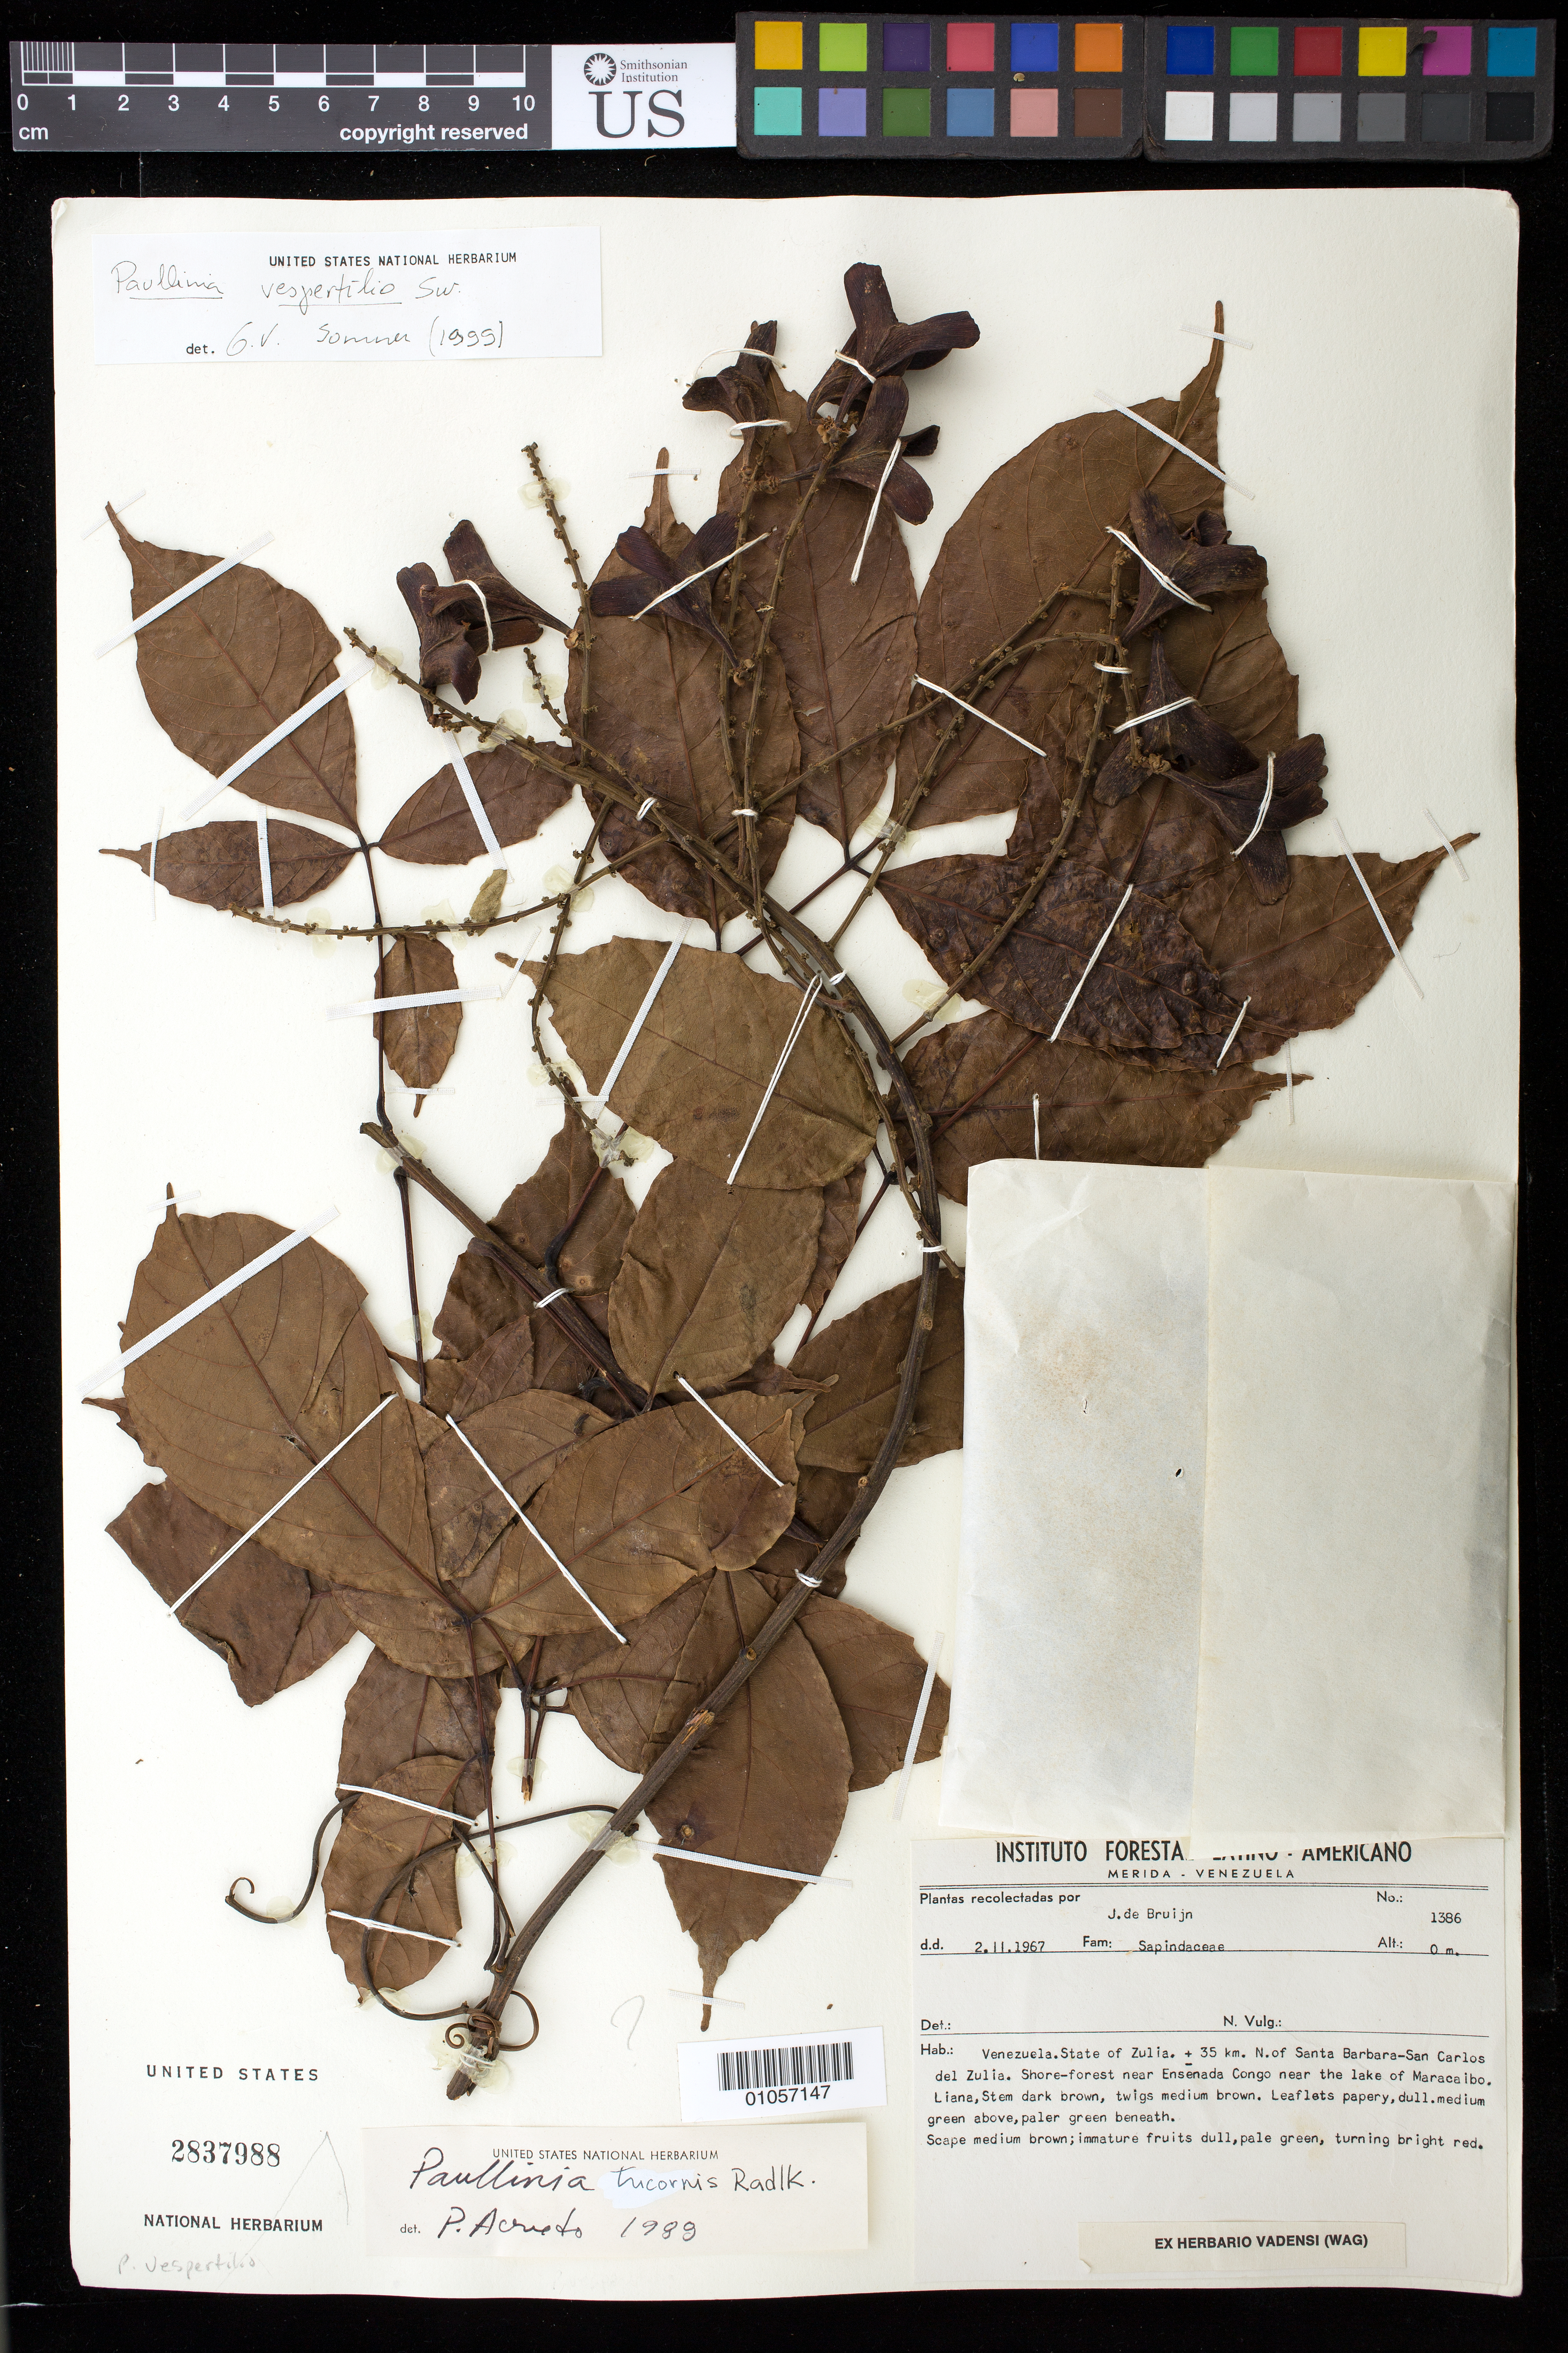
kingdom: Plantae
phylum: Tracheophyta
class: Magnoliopsida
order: Sapindales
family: Sapindaceae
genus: Paullinia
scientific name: Paullinia vespertilio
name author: Sw.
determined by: Somner, G. V.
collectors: J. Bruijn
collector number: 1386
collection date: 1967-11-02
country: Venezuela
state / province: Zulia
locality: About 35 km N of Santa Barbara-San Carlos del Zulia, near Ensenada Congo, near the lake of Maracaibo.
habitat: Shore forest.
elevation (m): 0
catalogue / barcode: US 2837988